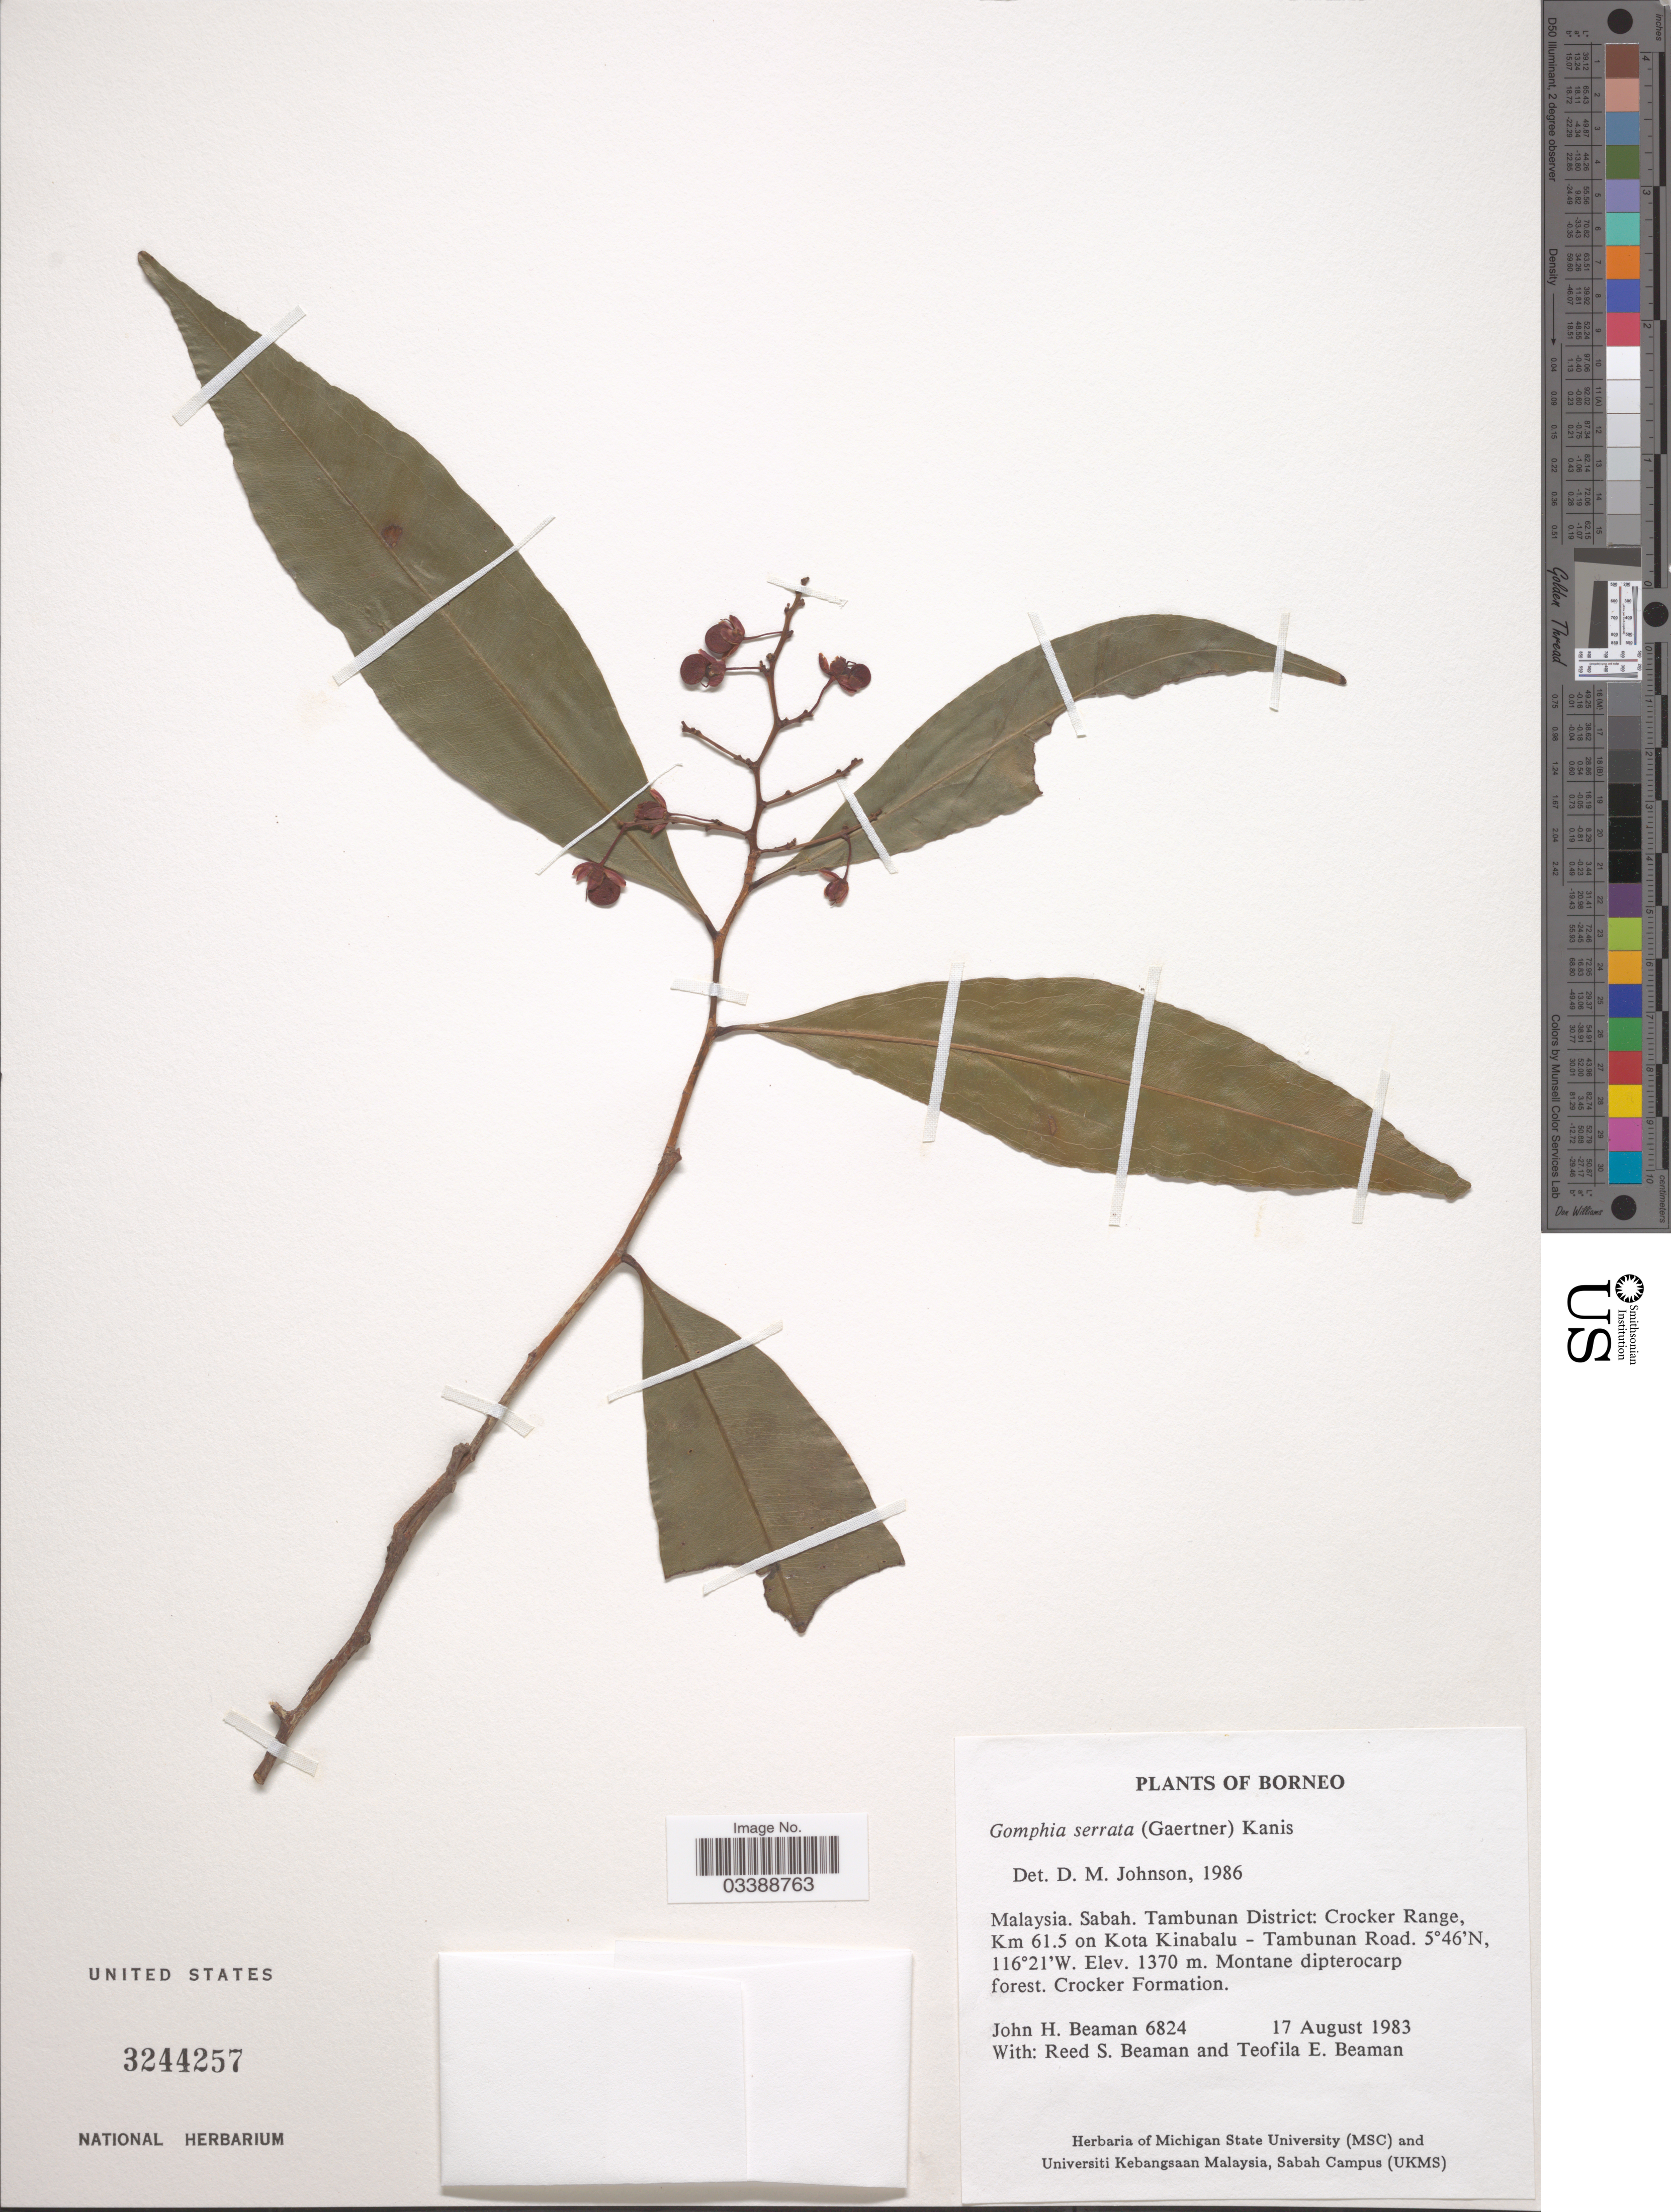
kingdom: Plantae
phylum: Tracheophyta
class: Magnoliopsida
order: Malpighiales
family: Ochnaceae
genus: Campylospermum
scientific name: Campylospermum serratum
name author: (Gaertn.) Bittrich & M.C.E. Amaral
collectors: J. H. Beaman, R. S. Beaman & T. E. Beaman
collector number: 6824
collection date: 1983-08-17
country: Malaysia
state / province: Sabah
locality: Borneo. Tambunan District: Crocker Range, Km 61.5 on Kota Kinabalu - Tambunan Road.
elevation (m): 1370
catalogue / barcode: US 3244257